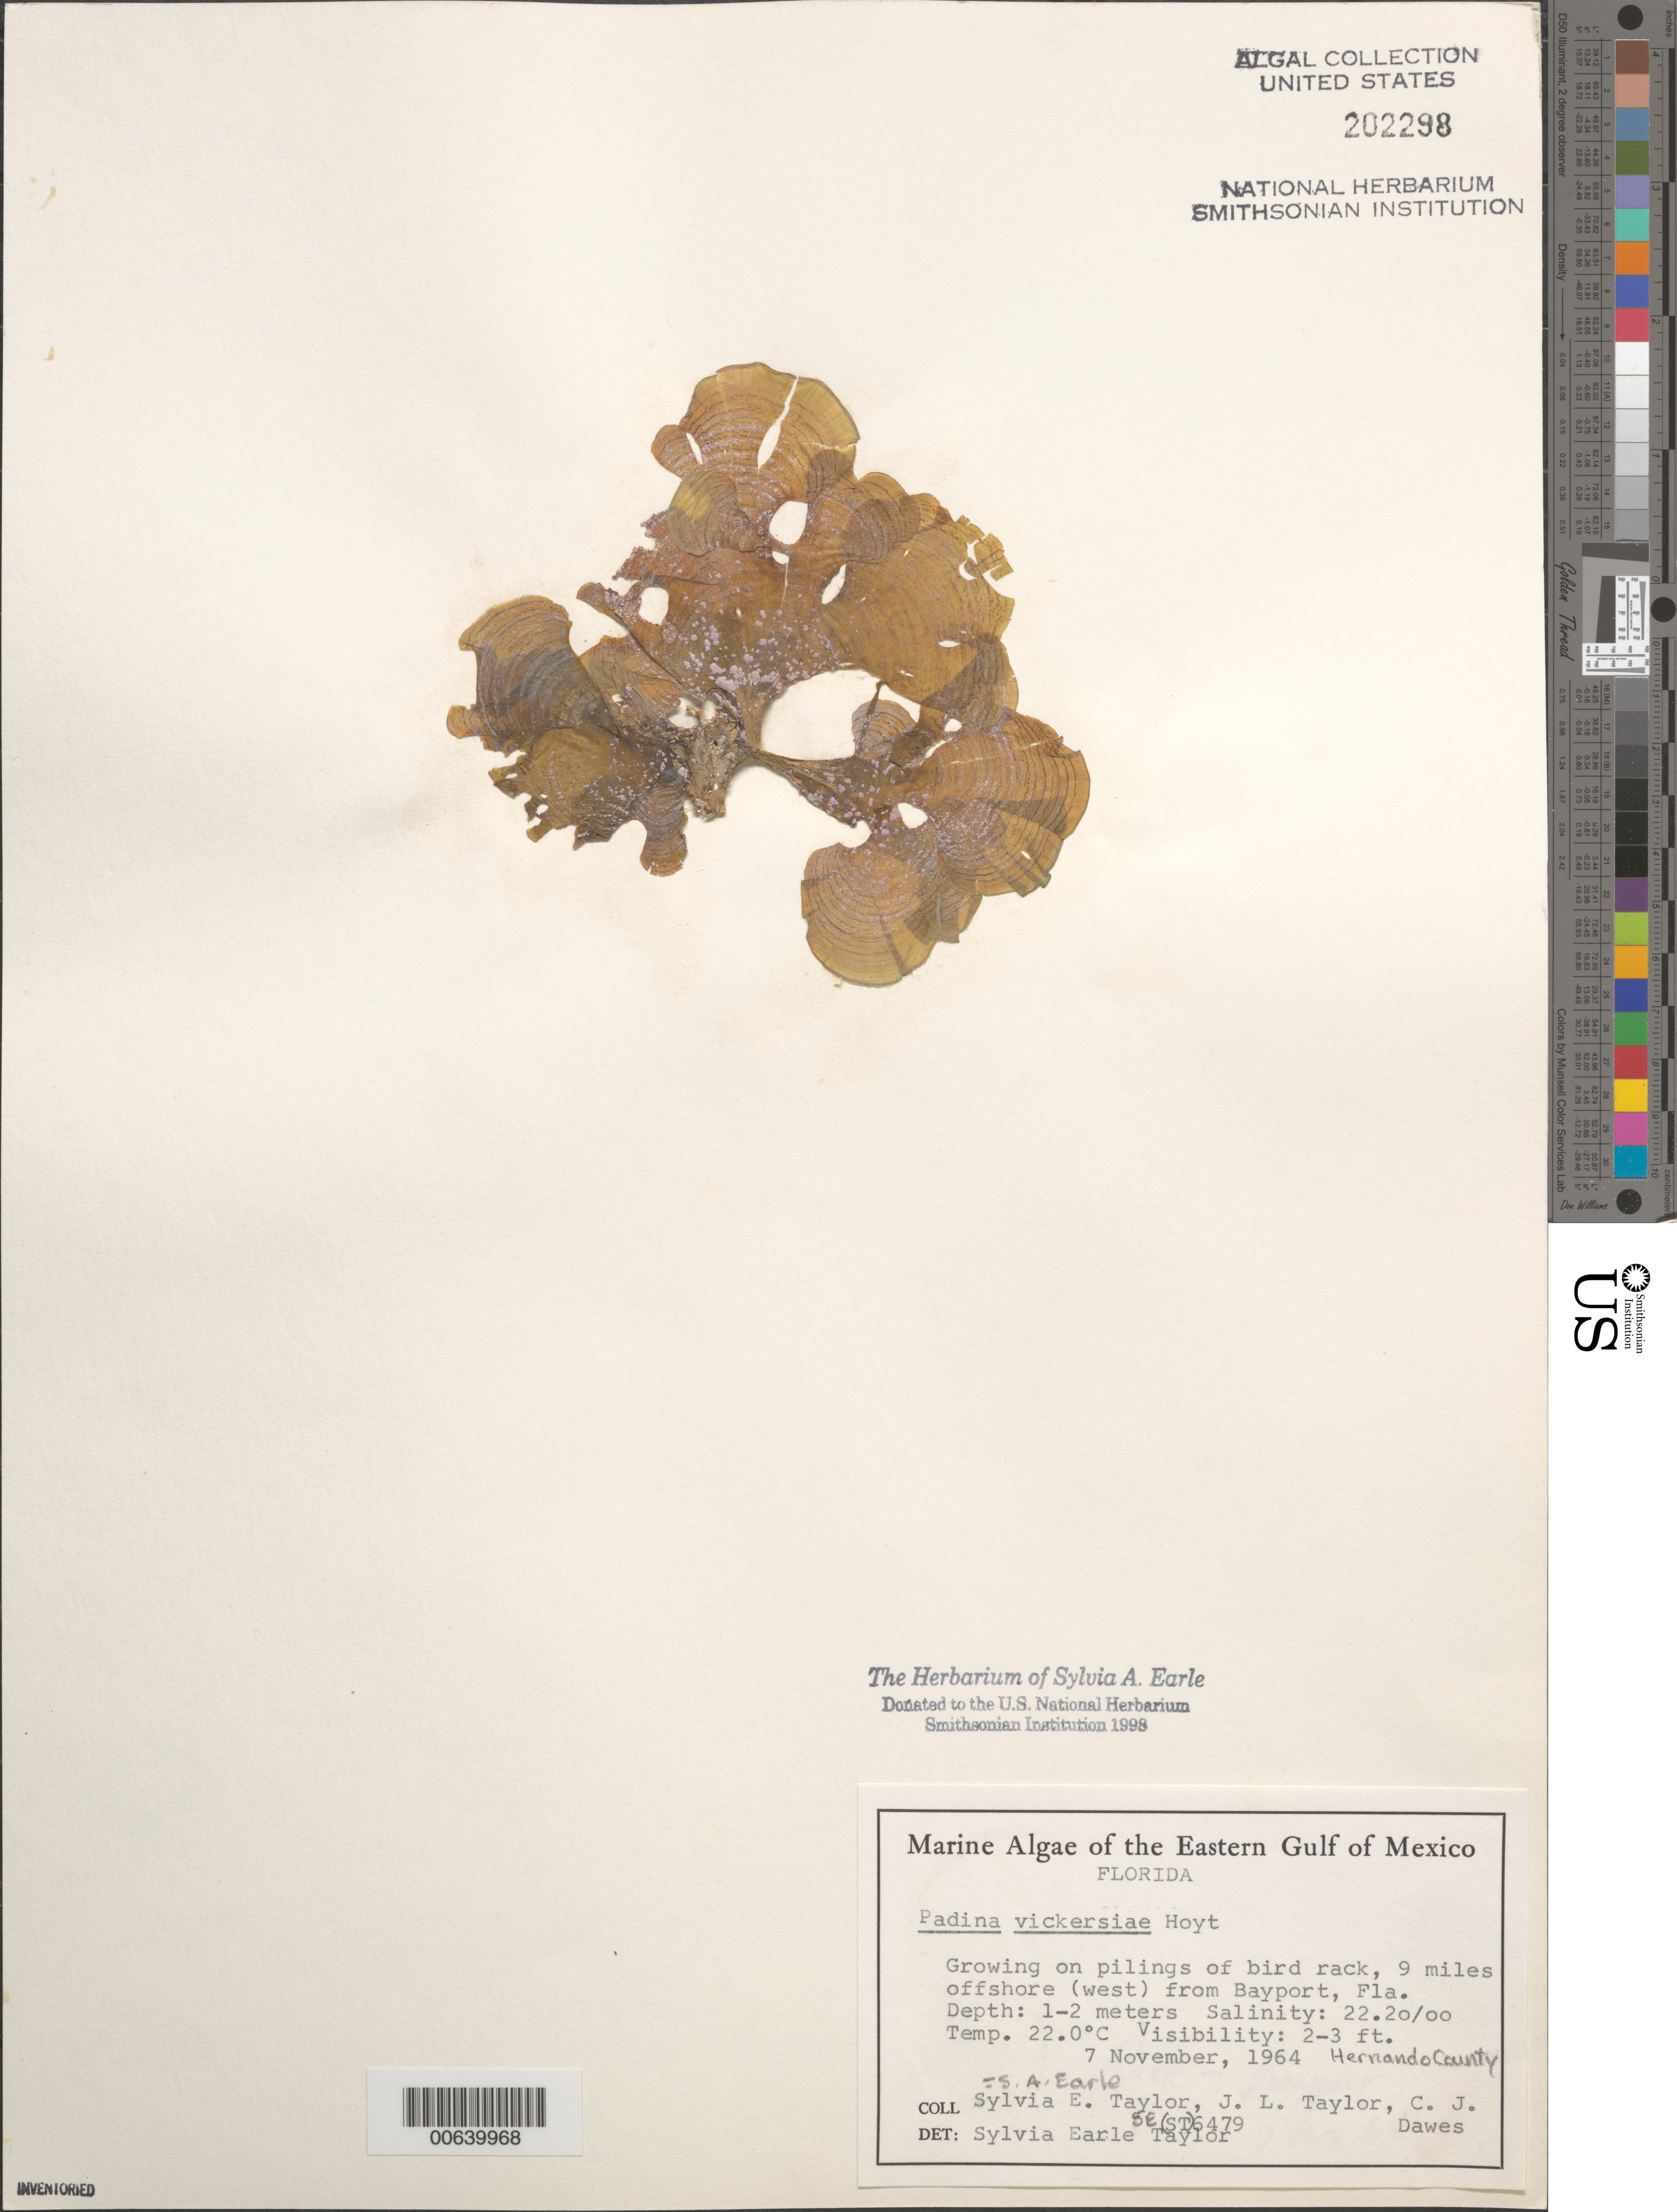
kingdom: Chromista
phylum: Ochrophyta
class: Phaeophyceae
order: Dictyotales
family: Dictyotaceae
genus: Padina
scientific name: Padina gymnospora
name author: (Kütz.) O.G. Sond.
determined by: Algae name updating Project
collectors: S. A. Earle, J. L. Taylor & C. Dawes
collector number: SE 6479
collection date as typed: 07 Nov 1964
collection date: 1964-11-07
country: United States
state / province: Florida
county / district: Hernando County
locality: Near bird rack 9 miles off (west of) Bayport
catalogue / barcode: US 202298